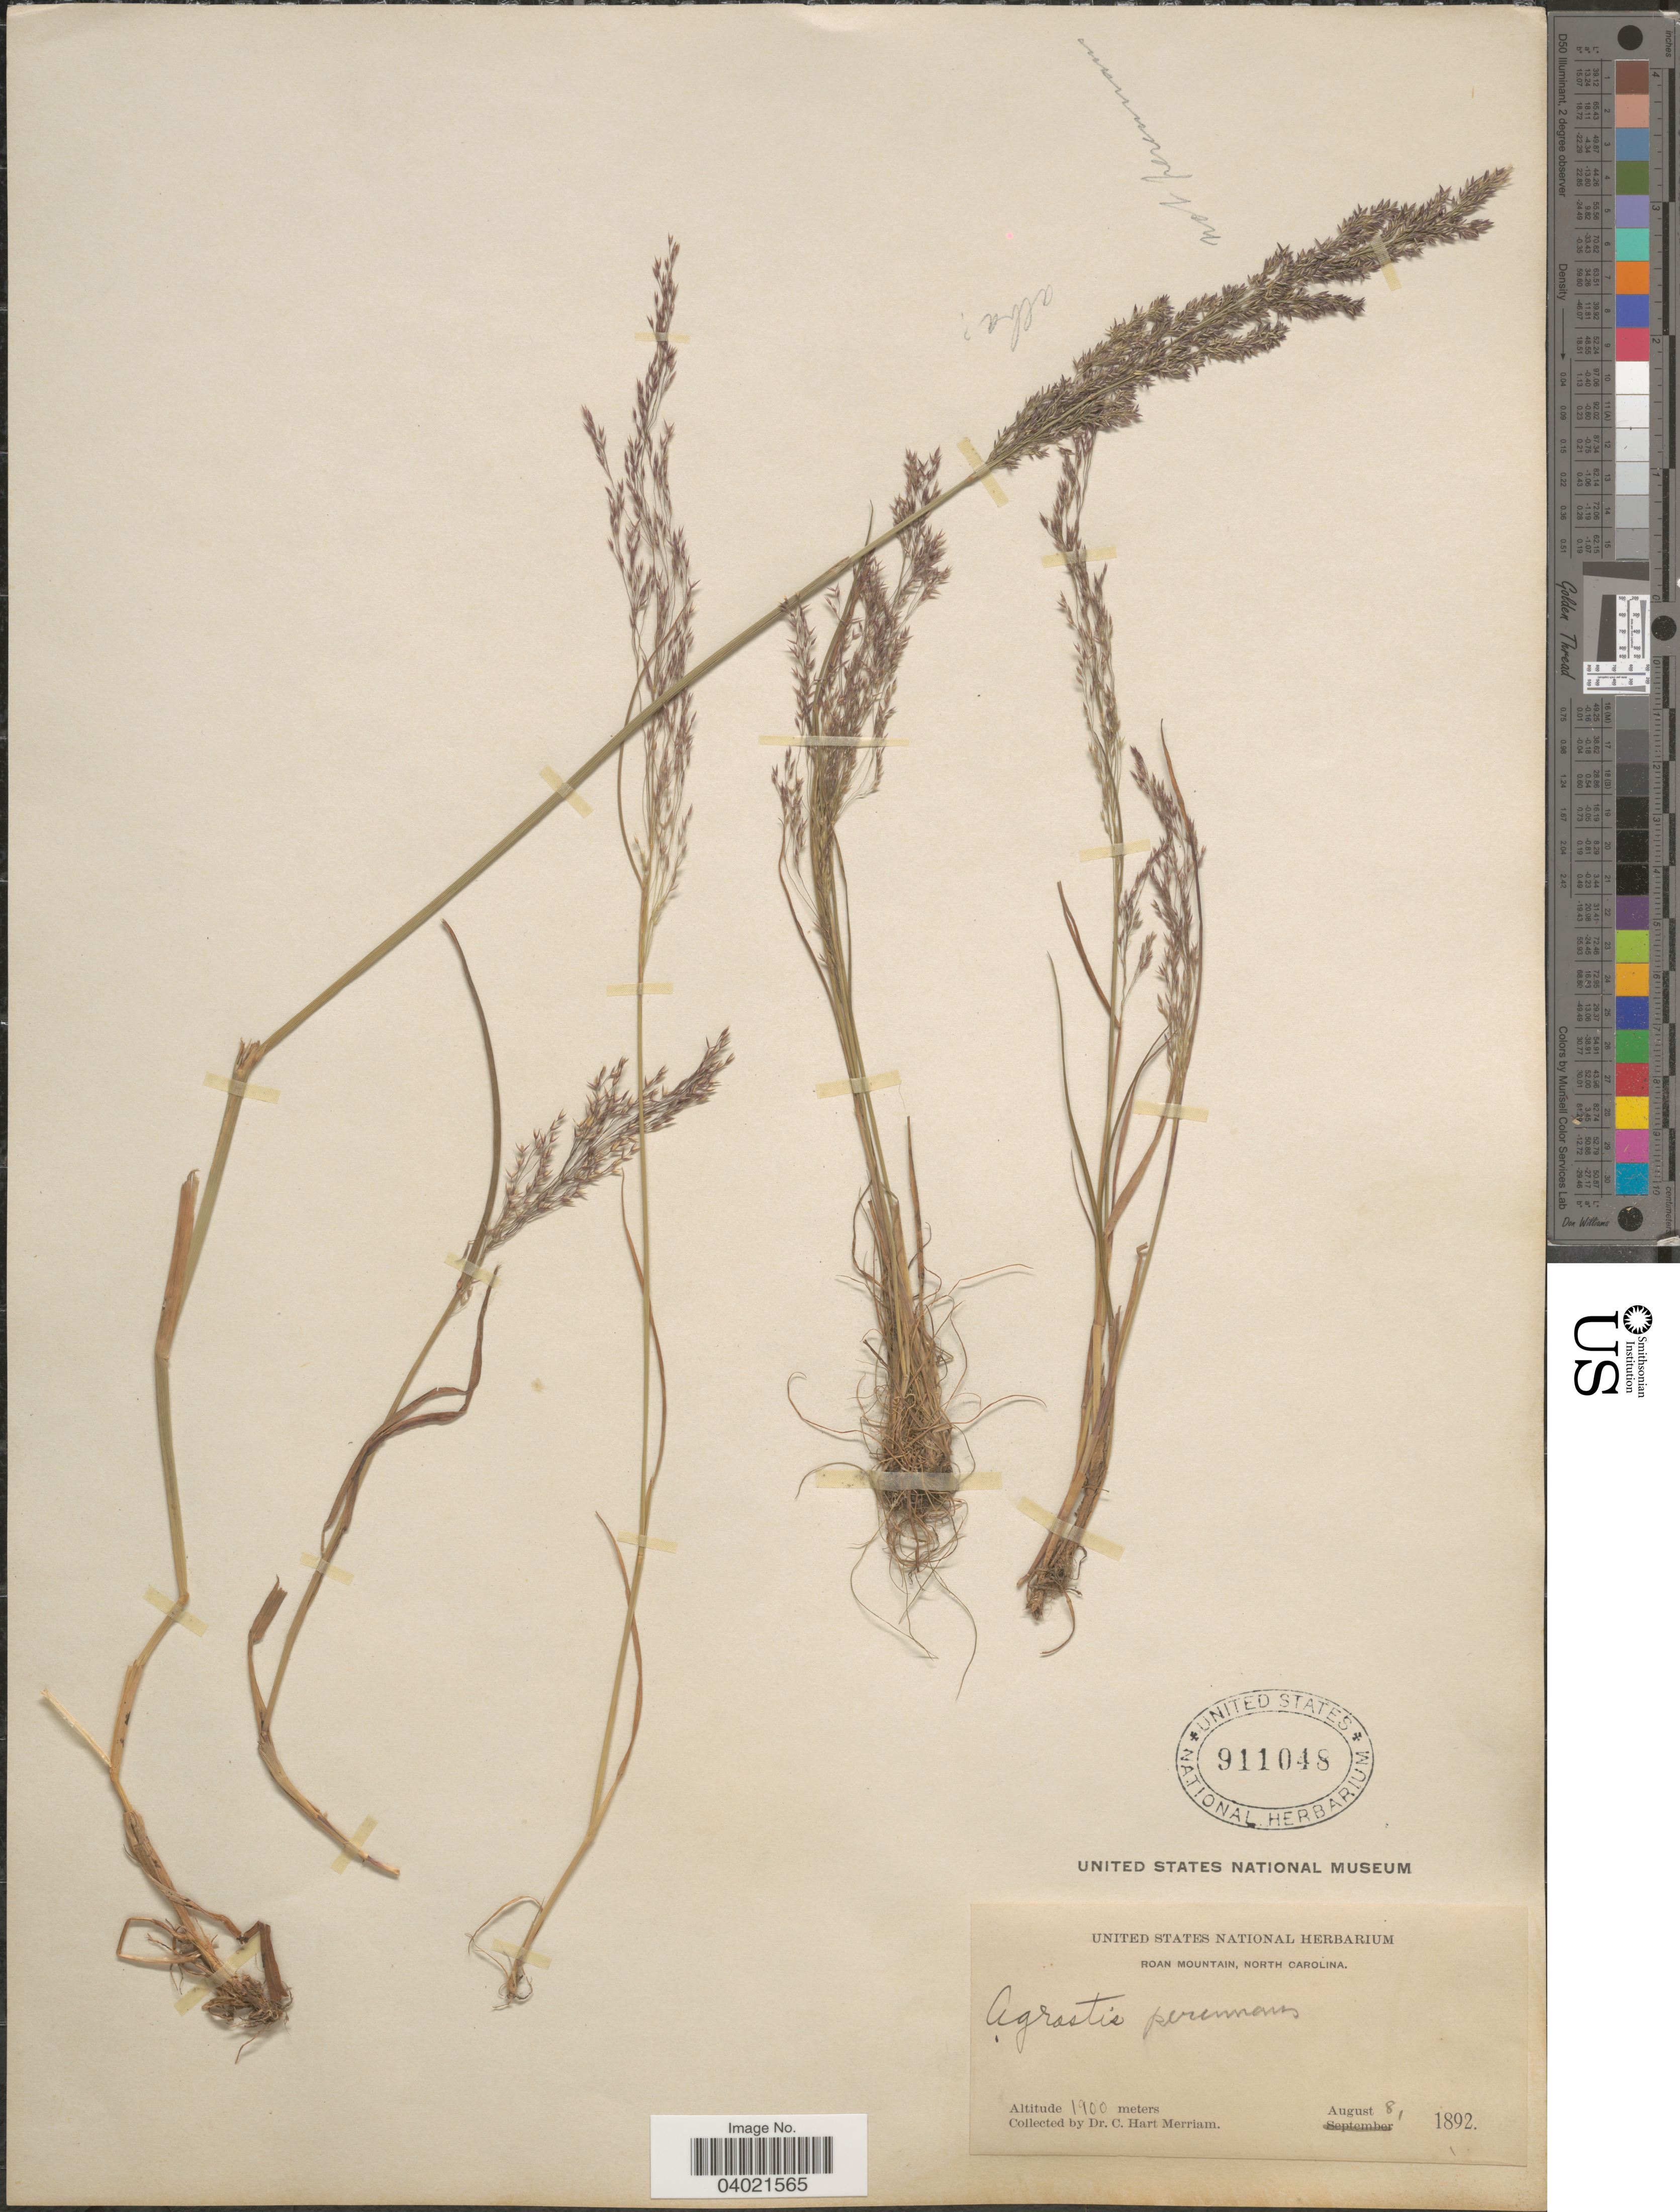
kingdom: Plantae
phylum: Tracheophyta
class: Liliopsida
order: Poales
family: Poaceae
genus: Agrostis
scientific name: Agrostis perennans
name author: (Walter) Tuck.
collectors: C. Merriam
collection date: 1892-08-08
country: United States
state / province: North Carolina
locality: Roan Mountain.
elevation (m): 1900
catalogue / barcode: US 911048